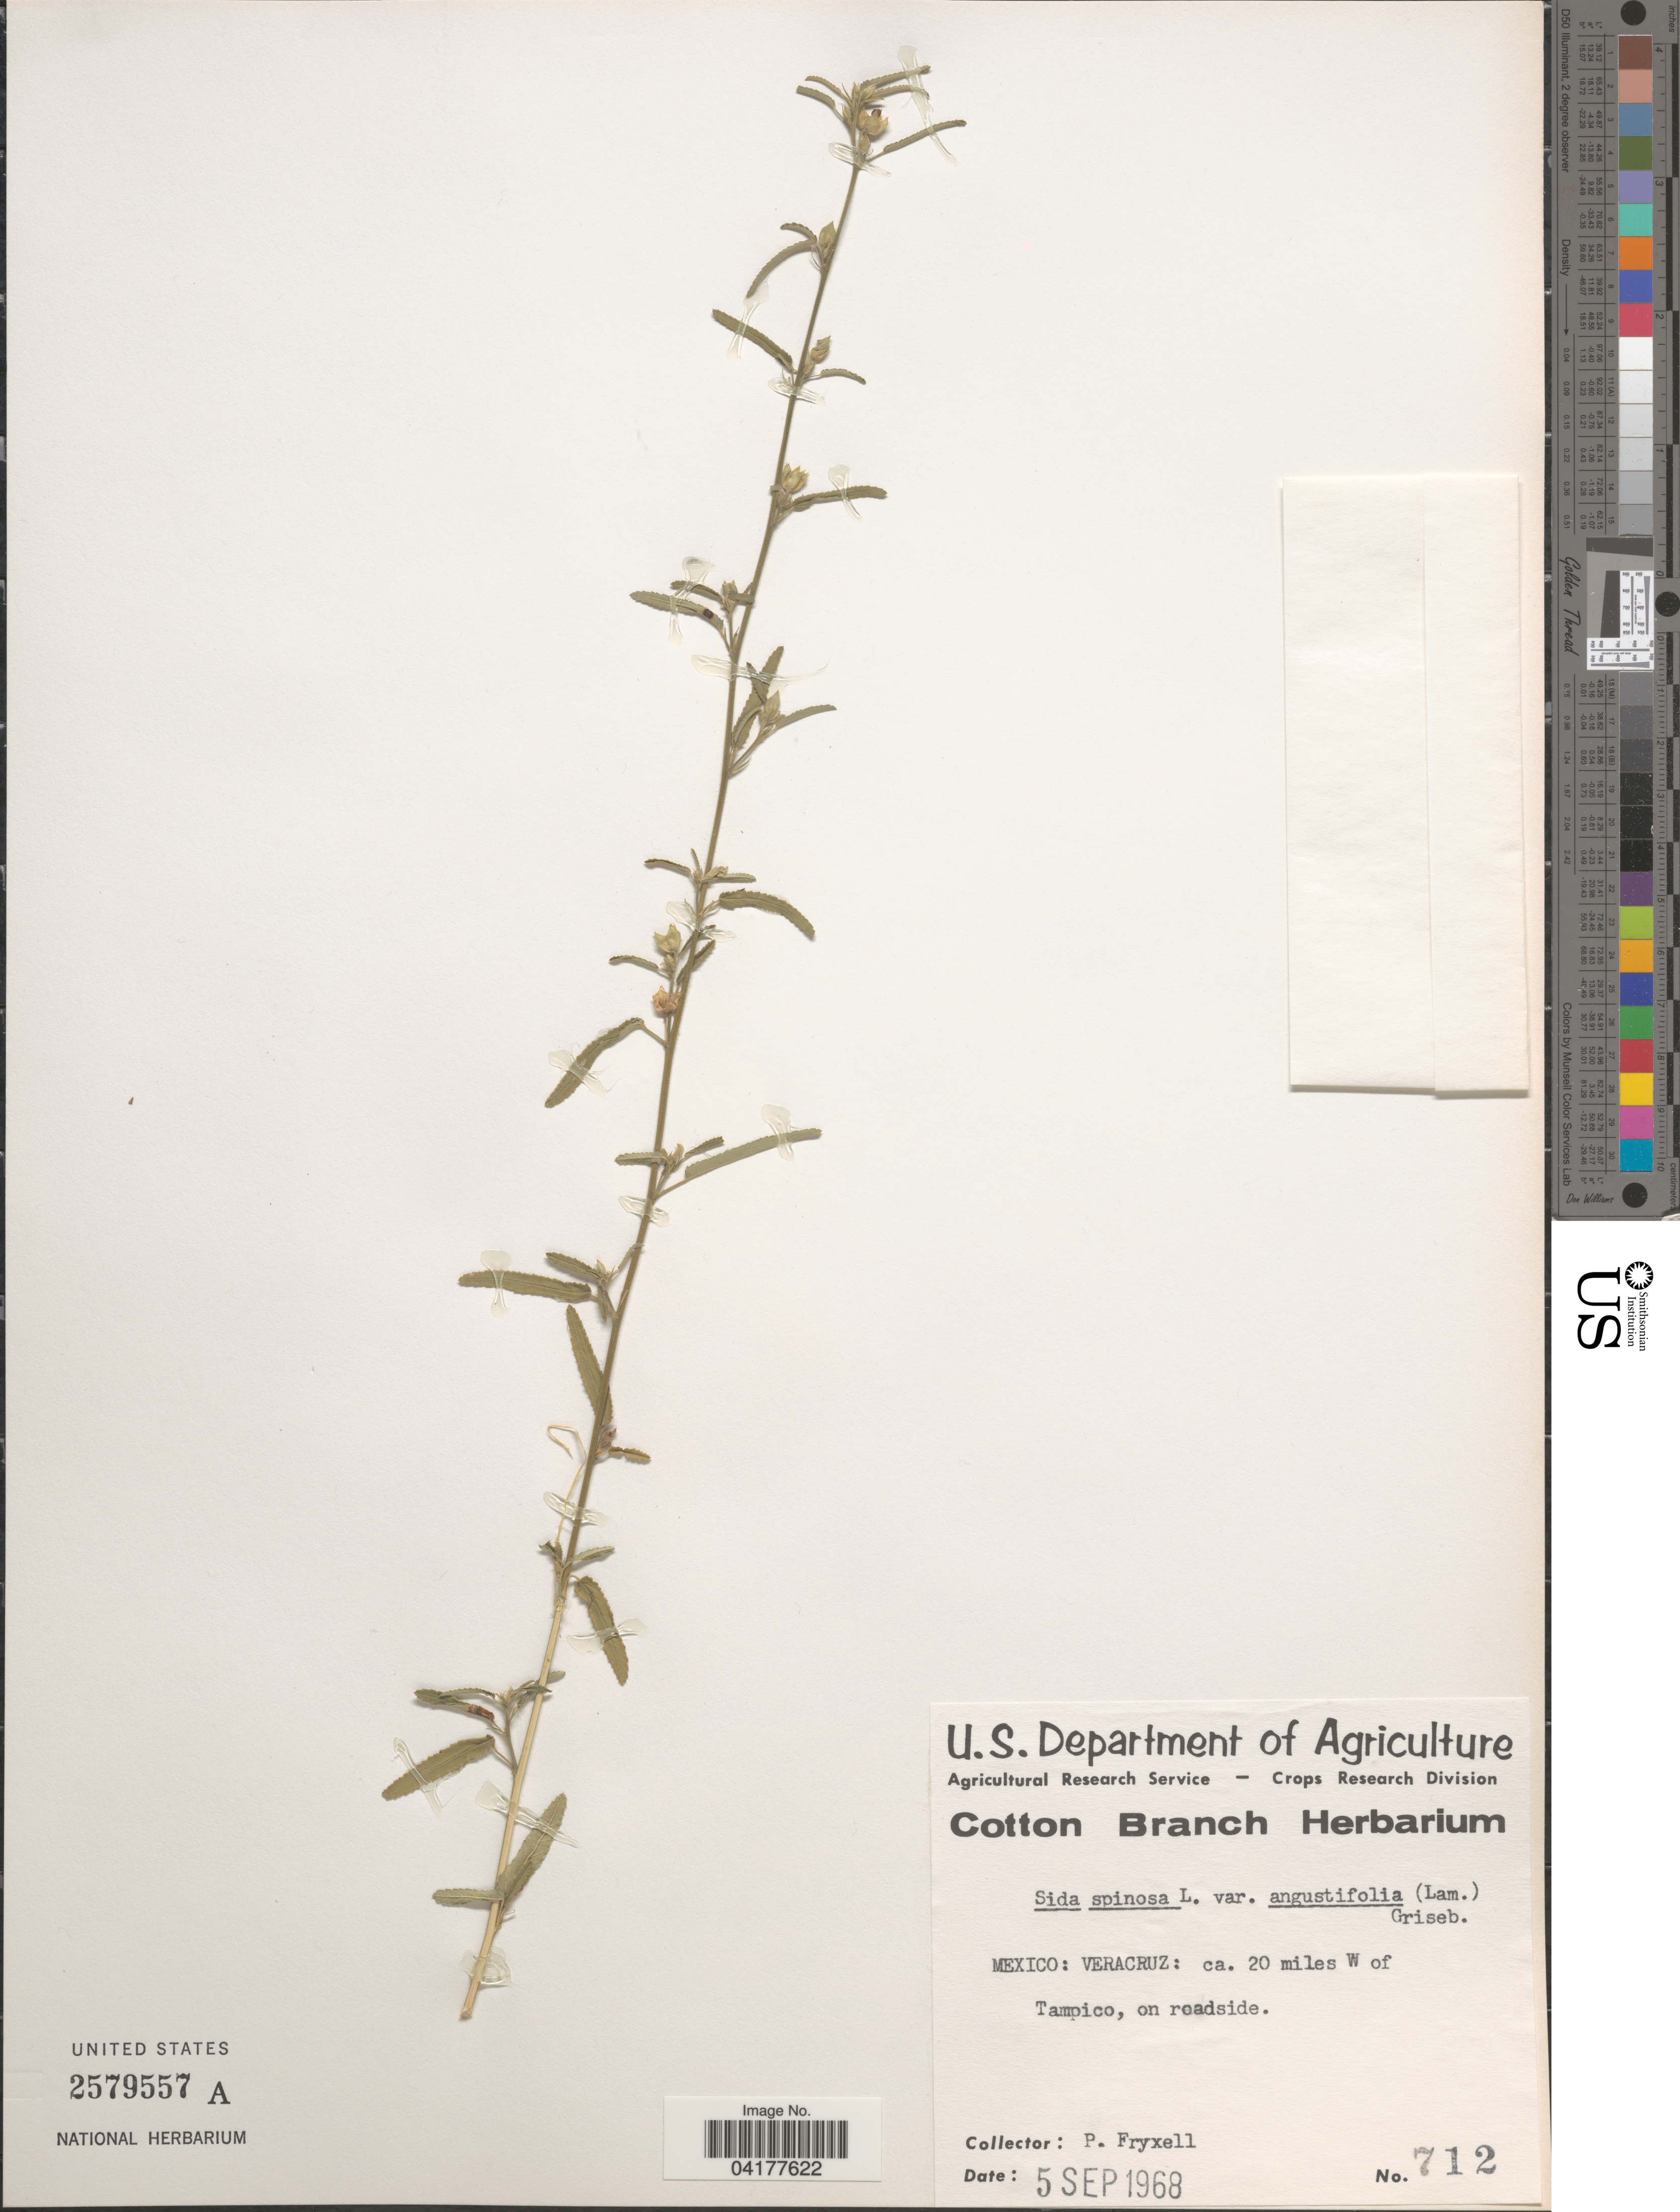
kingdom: Plantae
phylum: Tracheophyta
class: Magnoliopsida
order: Malvales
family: Malvaceae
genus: Sida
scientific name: Sida spinosa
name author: L.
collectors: P. A. Fryxell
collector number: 712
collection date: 1968-09-05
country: Mexico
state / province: Veracruz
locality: Veracruz: ca. 20 miles W of Tampico, on roadside.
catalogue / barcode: US 2579557A